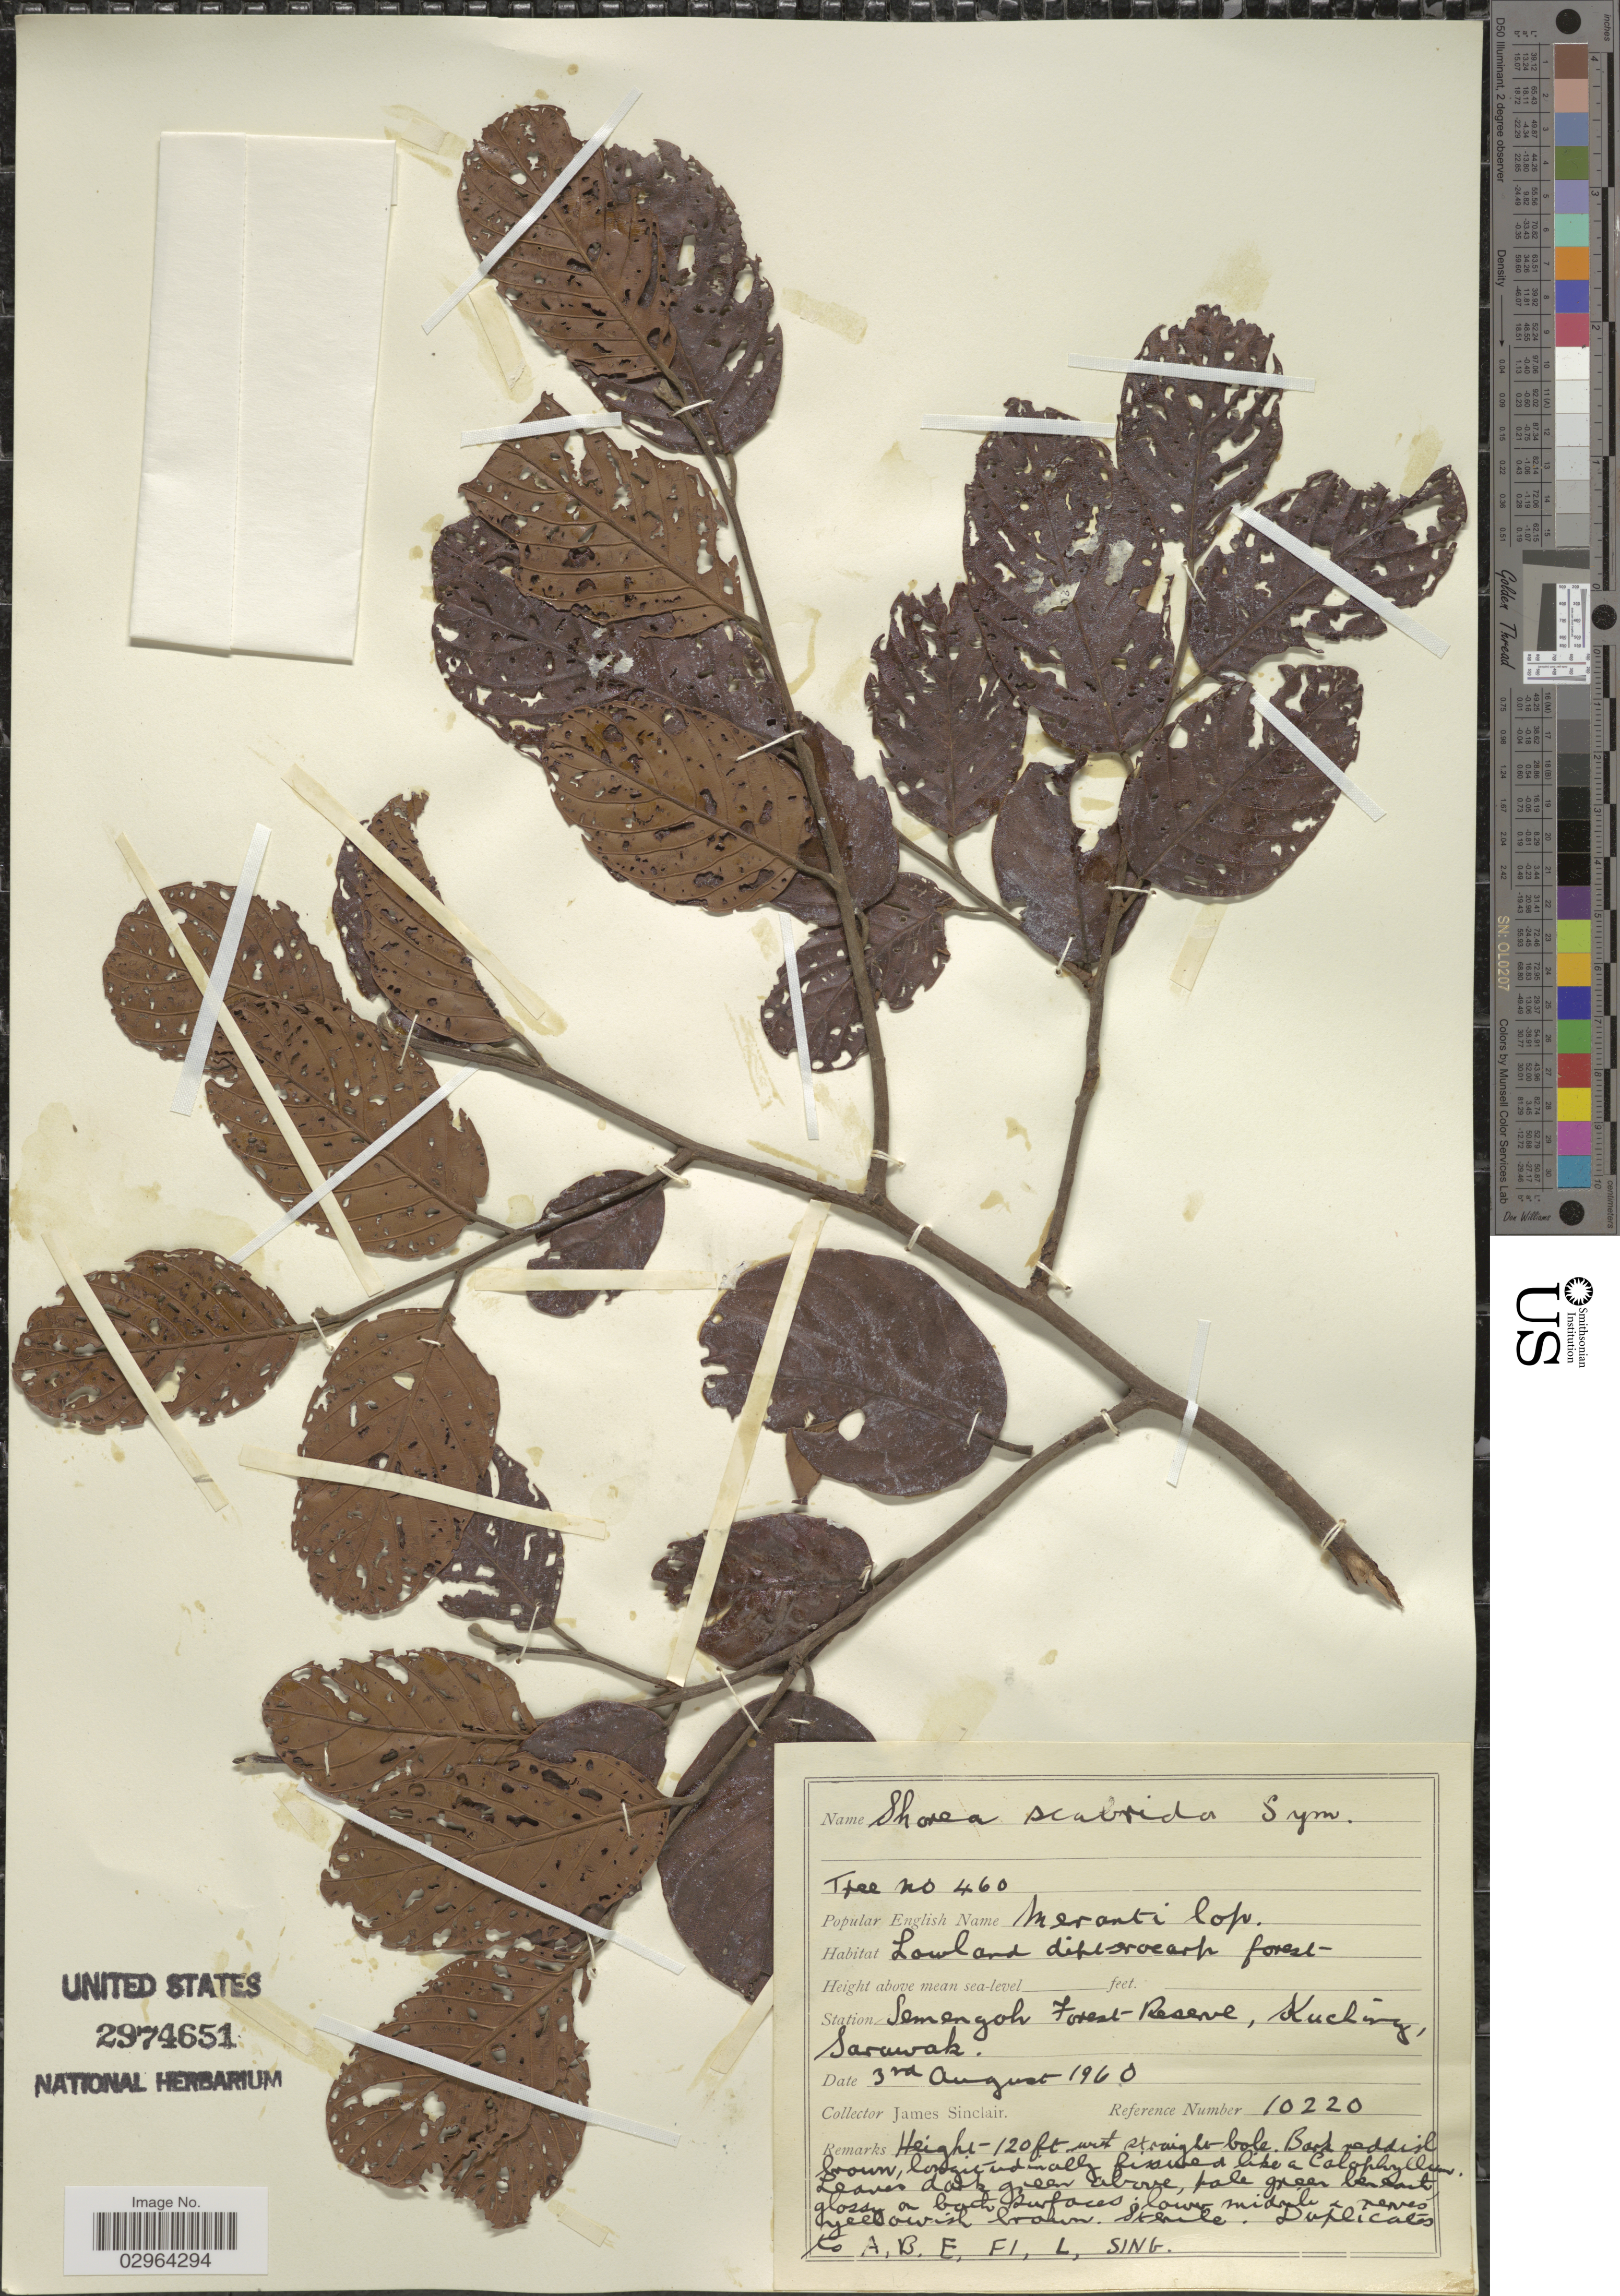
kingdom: Plantae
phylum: Tracheophyta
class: Magnoliopsida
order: Malvales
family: Dipterocarpaceae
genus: Rubroshorea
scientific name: Rubroshorea scabrida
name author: (Symington) P.S. Ashton & J. Heck.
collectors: J. Sinclair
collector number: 10220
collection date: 1960-08-03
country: Malaysia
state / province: Sarawak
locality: Station Semengoh Forest Reserve, Kuching.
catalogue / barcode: US 2974651